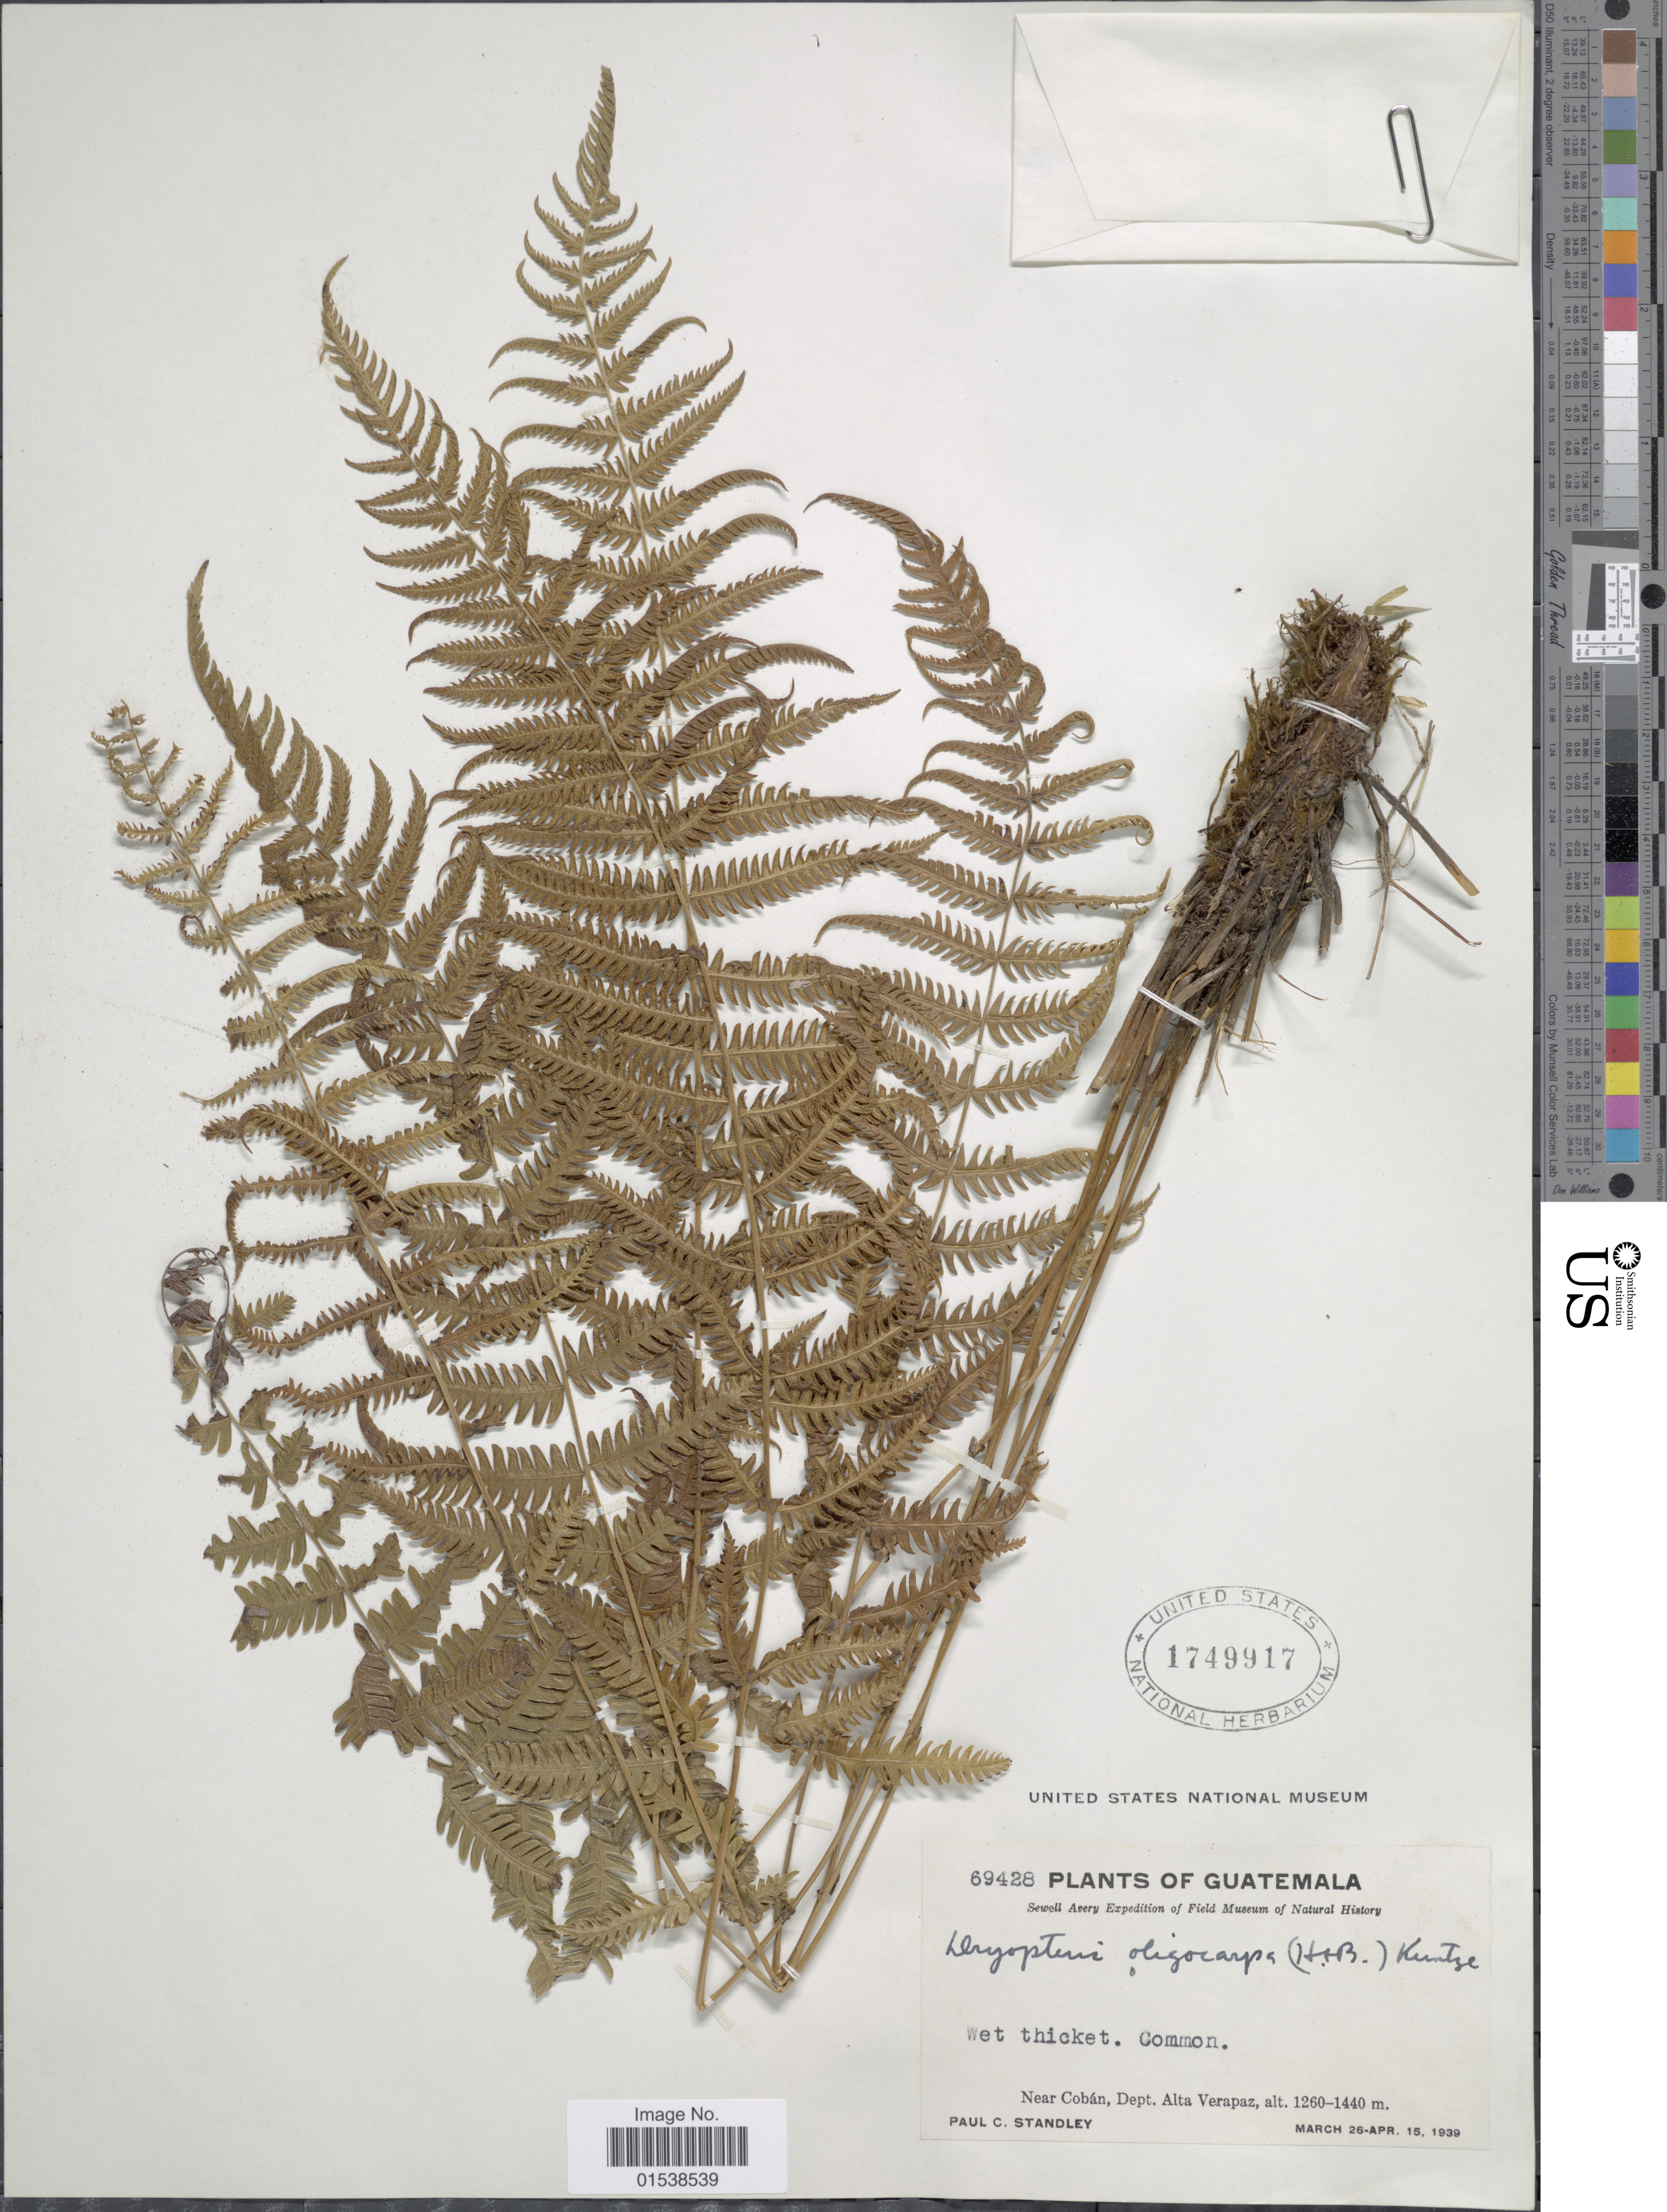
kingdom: Plantae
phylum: Tracheophyta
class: Polypodiopsida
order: Polypodiales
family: Thelypteridaceae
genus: Amauropelta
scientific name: Amauropelta oligocarpa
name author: (Humb. & Bonpl. ex Willd.) Pic. Serm.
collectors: P. C. Standley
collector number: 69428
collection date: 1939-03-26/1939-04-15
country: Guatemala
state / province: Alta Verapaz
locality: Near Coban, Dept. Alta Verapaz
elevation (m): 1260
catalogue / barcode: US 1749917